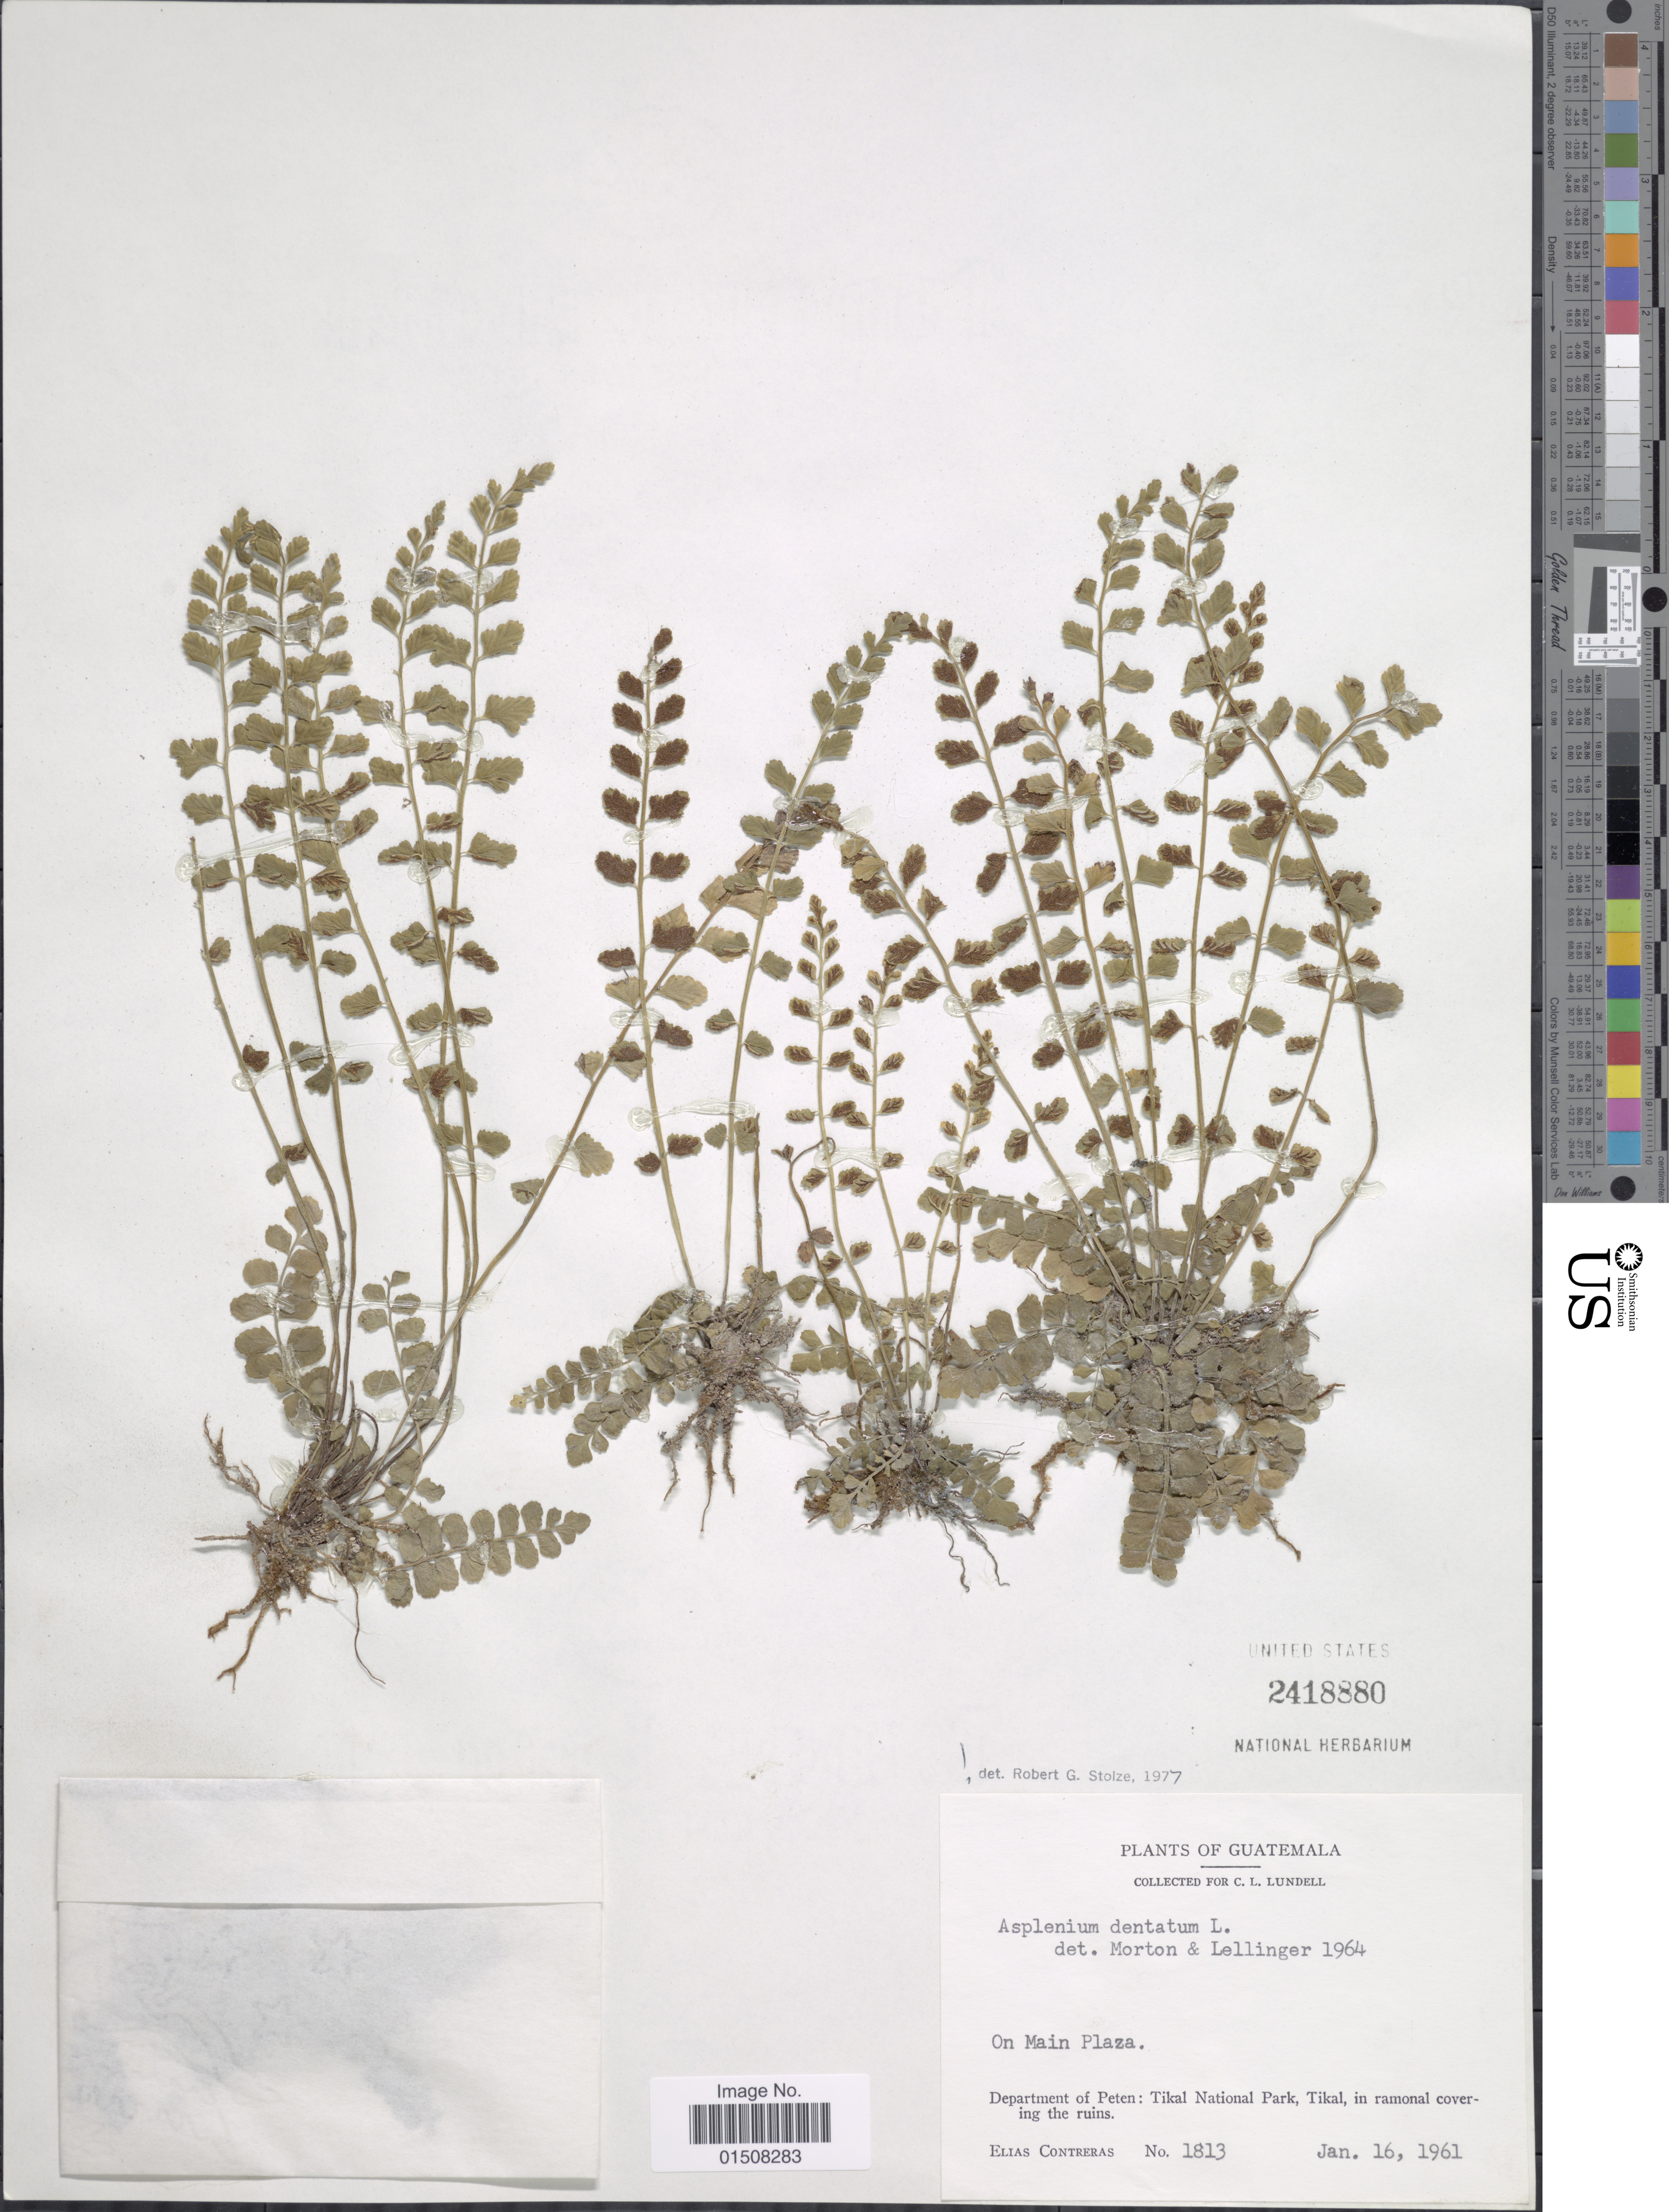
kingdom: Plantae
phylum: Tracheophyta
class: Polypodiopsida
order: Polypodiales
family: Aspleniaceae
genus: Asplenium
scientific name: Asplenium trichomanes-dentatum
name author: L.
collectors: E. Contreras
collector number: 1813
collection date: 1961-01-16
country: Guatemala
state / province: El Petén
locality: Department of Peten, Tikal Nartional Park, Tikal, in ramonal covering the ruins, on main plaza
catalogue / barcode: US 2418880